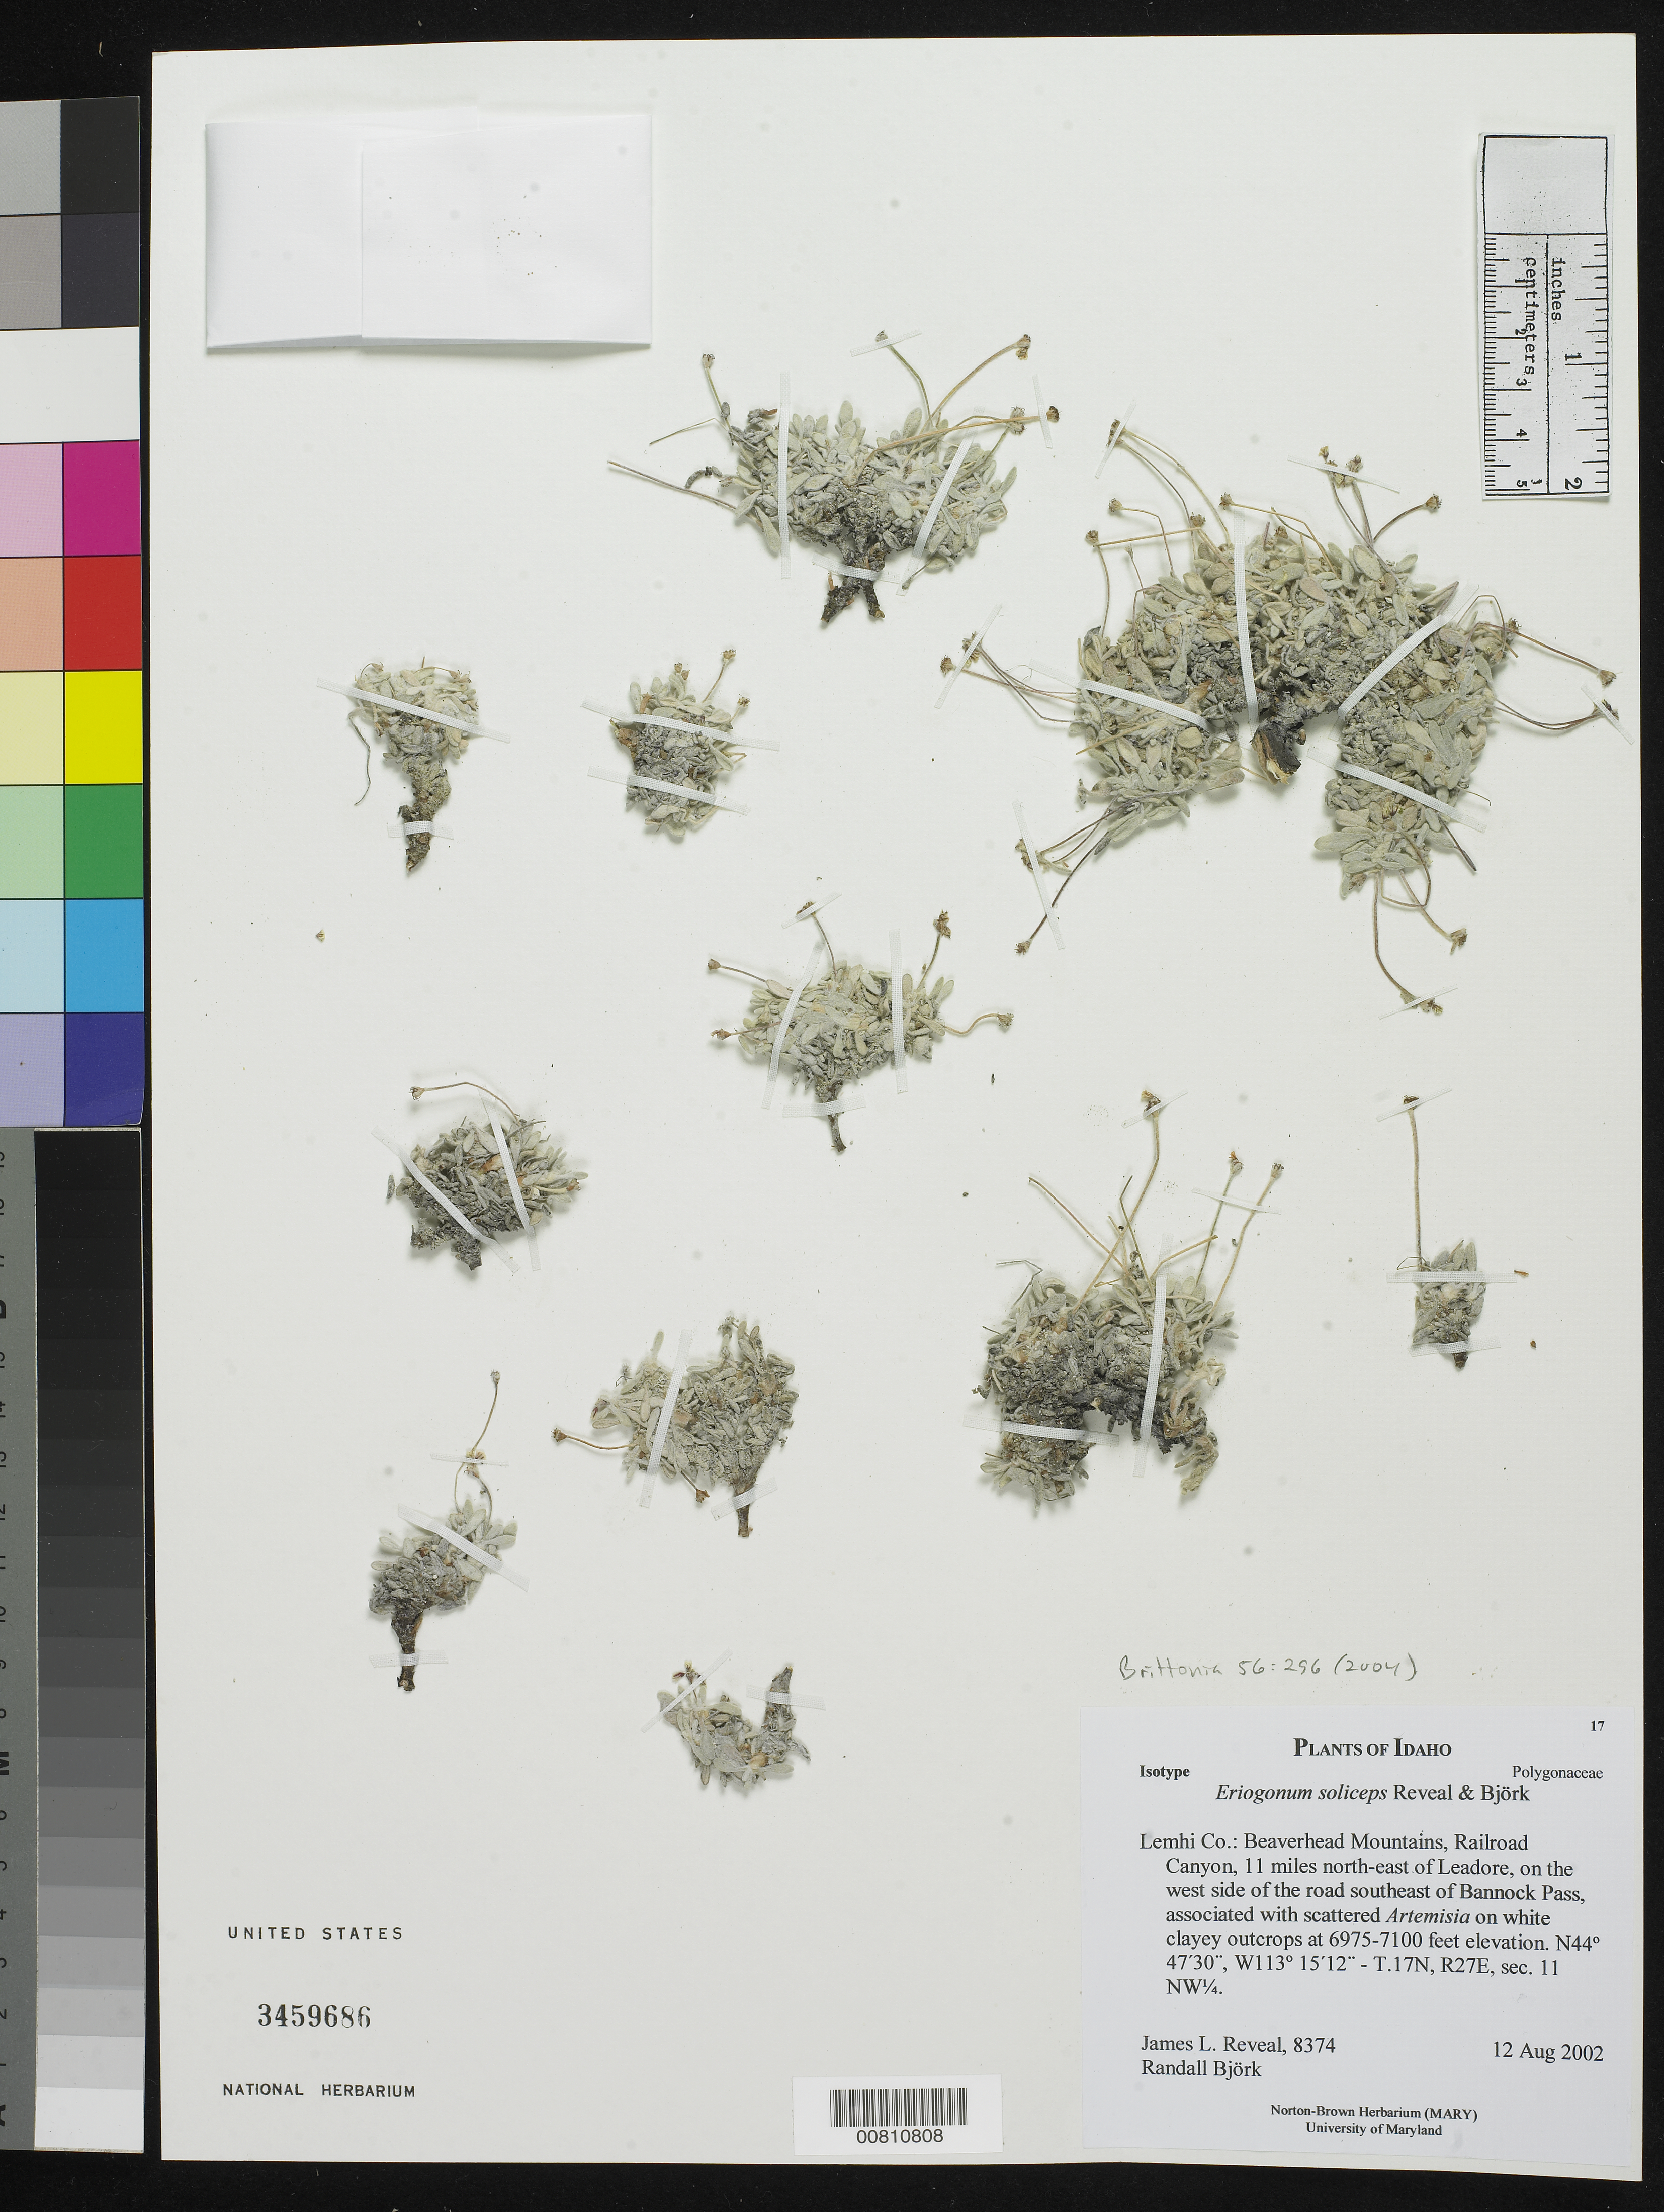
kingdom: Plantae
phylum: Tracheophyta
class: Magnoliopsida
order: Caryophyllales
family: Polygonaceae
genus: Eriogonum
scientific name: Eriogonum soliceps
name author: Reveal & Björk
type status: Isotype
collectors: J. L. Reveal & R. Björk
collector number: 8374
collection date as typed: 12 Aug 2002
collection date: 2002-08-12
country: United States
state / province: Idaho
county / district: Lemhi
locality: Lemhi Co.: Beaverhead Mountains, Railroad Canyon, 11 miles north-east of Leadore, on the west side of the road southeast of Bannock Pass.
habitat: On white clayey outcrops.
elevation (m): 2126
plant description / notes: Holotype at NY.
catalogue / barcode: US 3459686